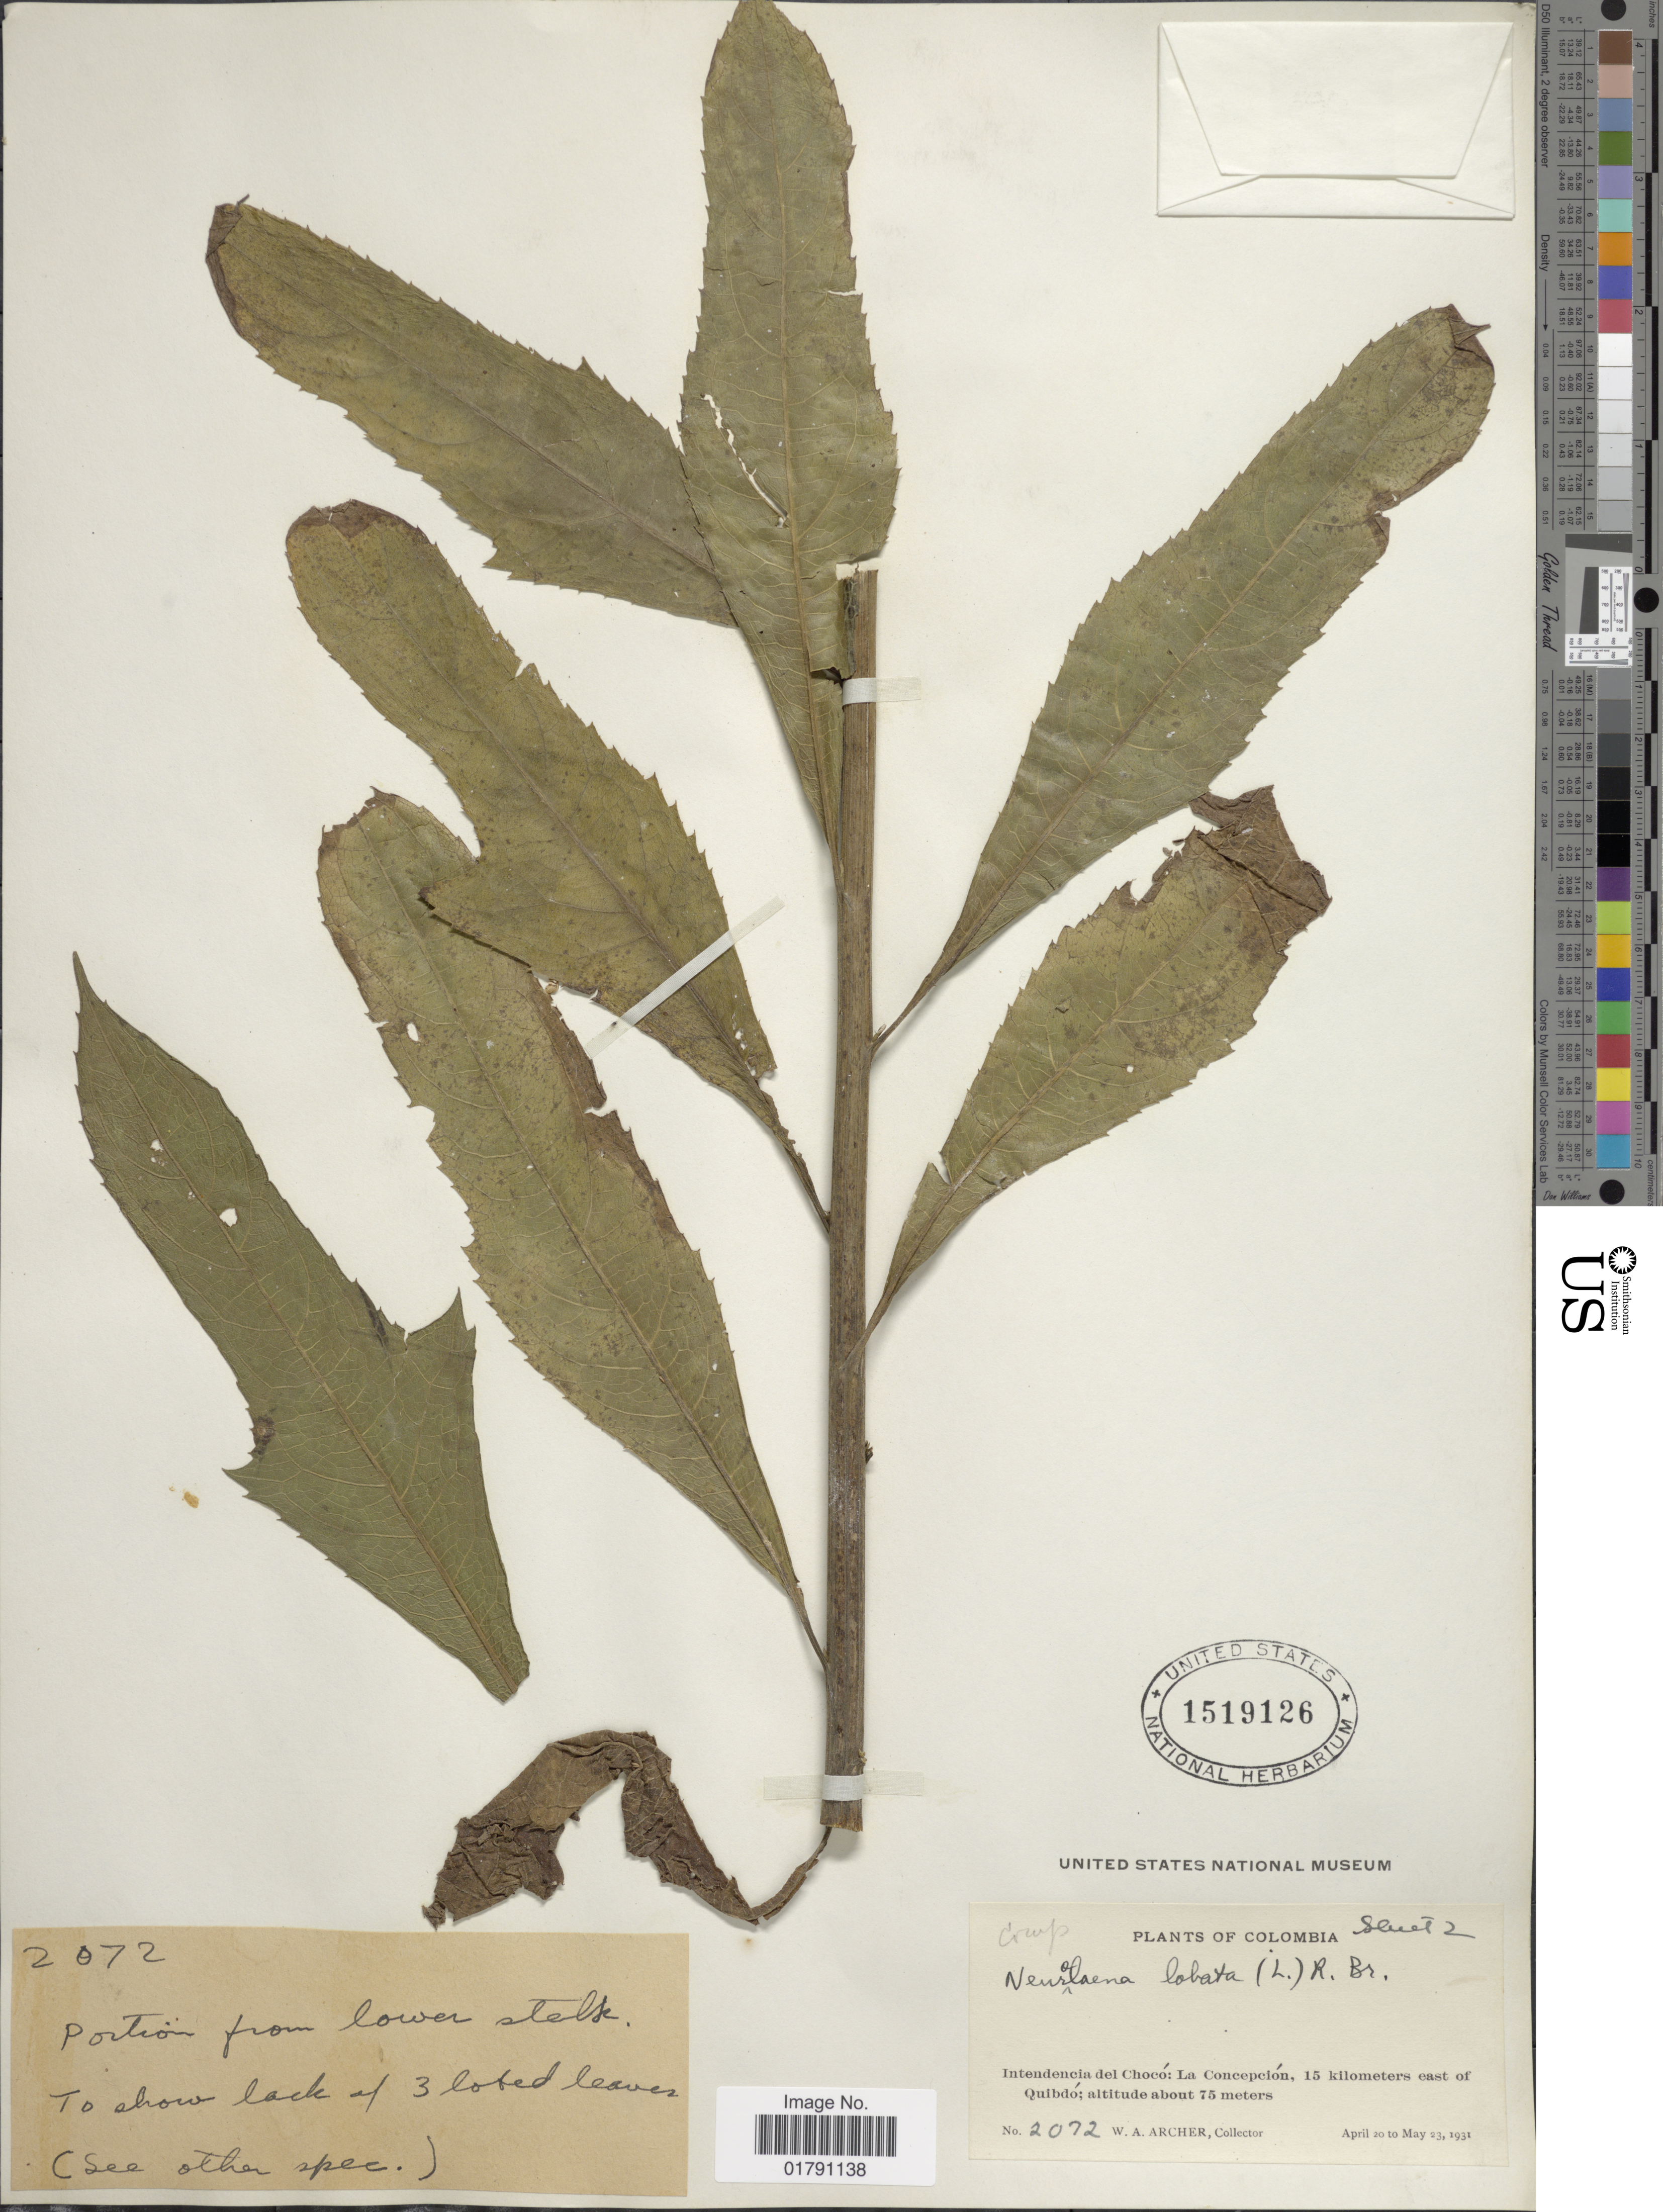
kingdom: Plantae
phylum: Tracheophyta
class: Magnoliopsida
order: Asterales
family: Asteraceae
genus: Neurolaena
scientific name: Neurolaena lobata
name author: (L.) R. Br. ex Cass.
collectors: W. A. Archer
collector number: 2072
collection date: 1931-04-20/1931-05-23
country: Colombia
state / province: Chocó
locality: La Concepcion, 15 kilometers east of Quibdo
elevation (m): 75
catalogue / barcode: US 1519126